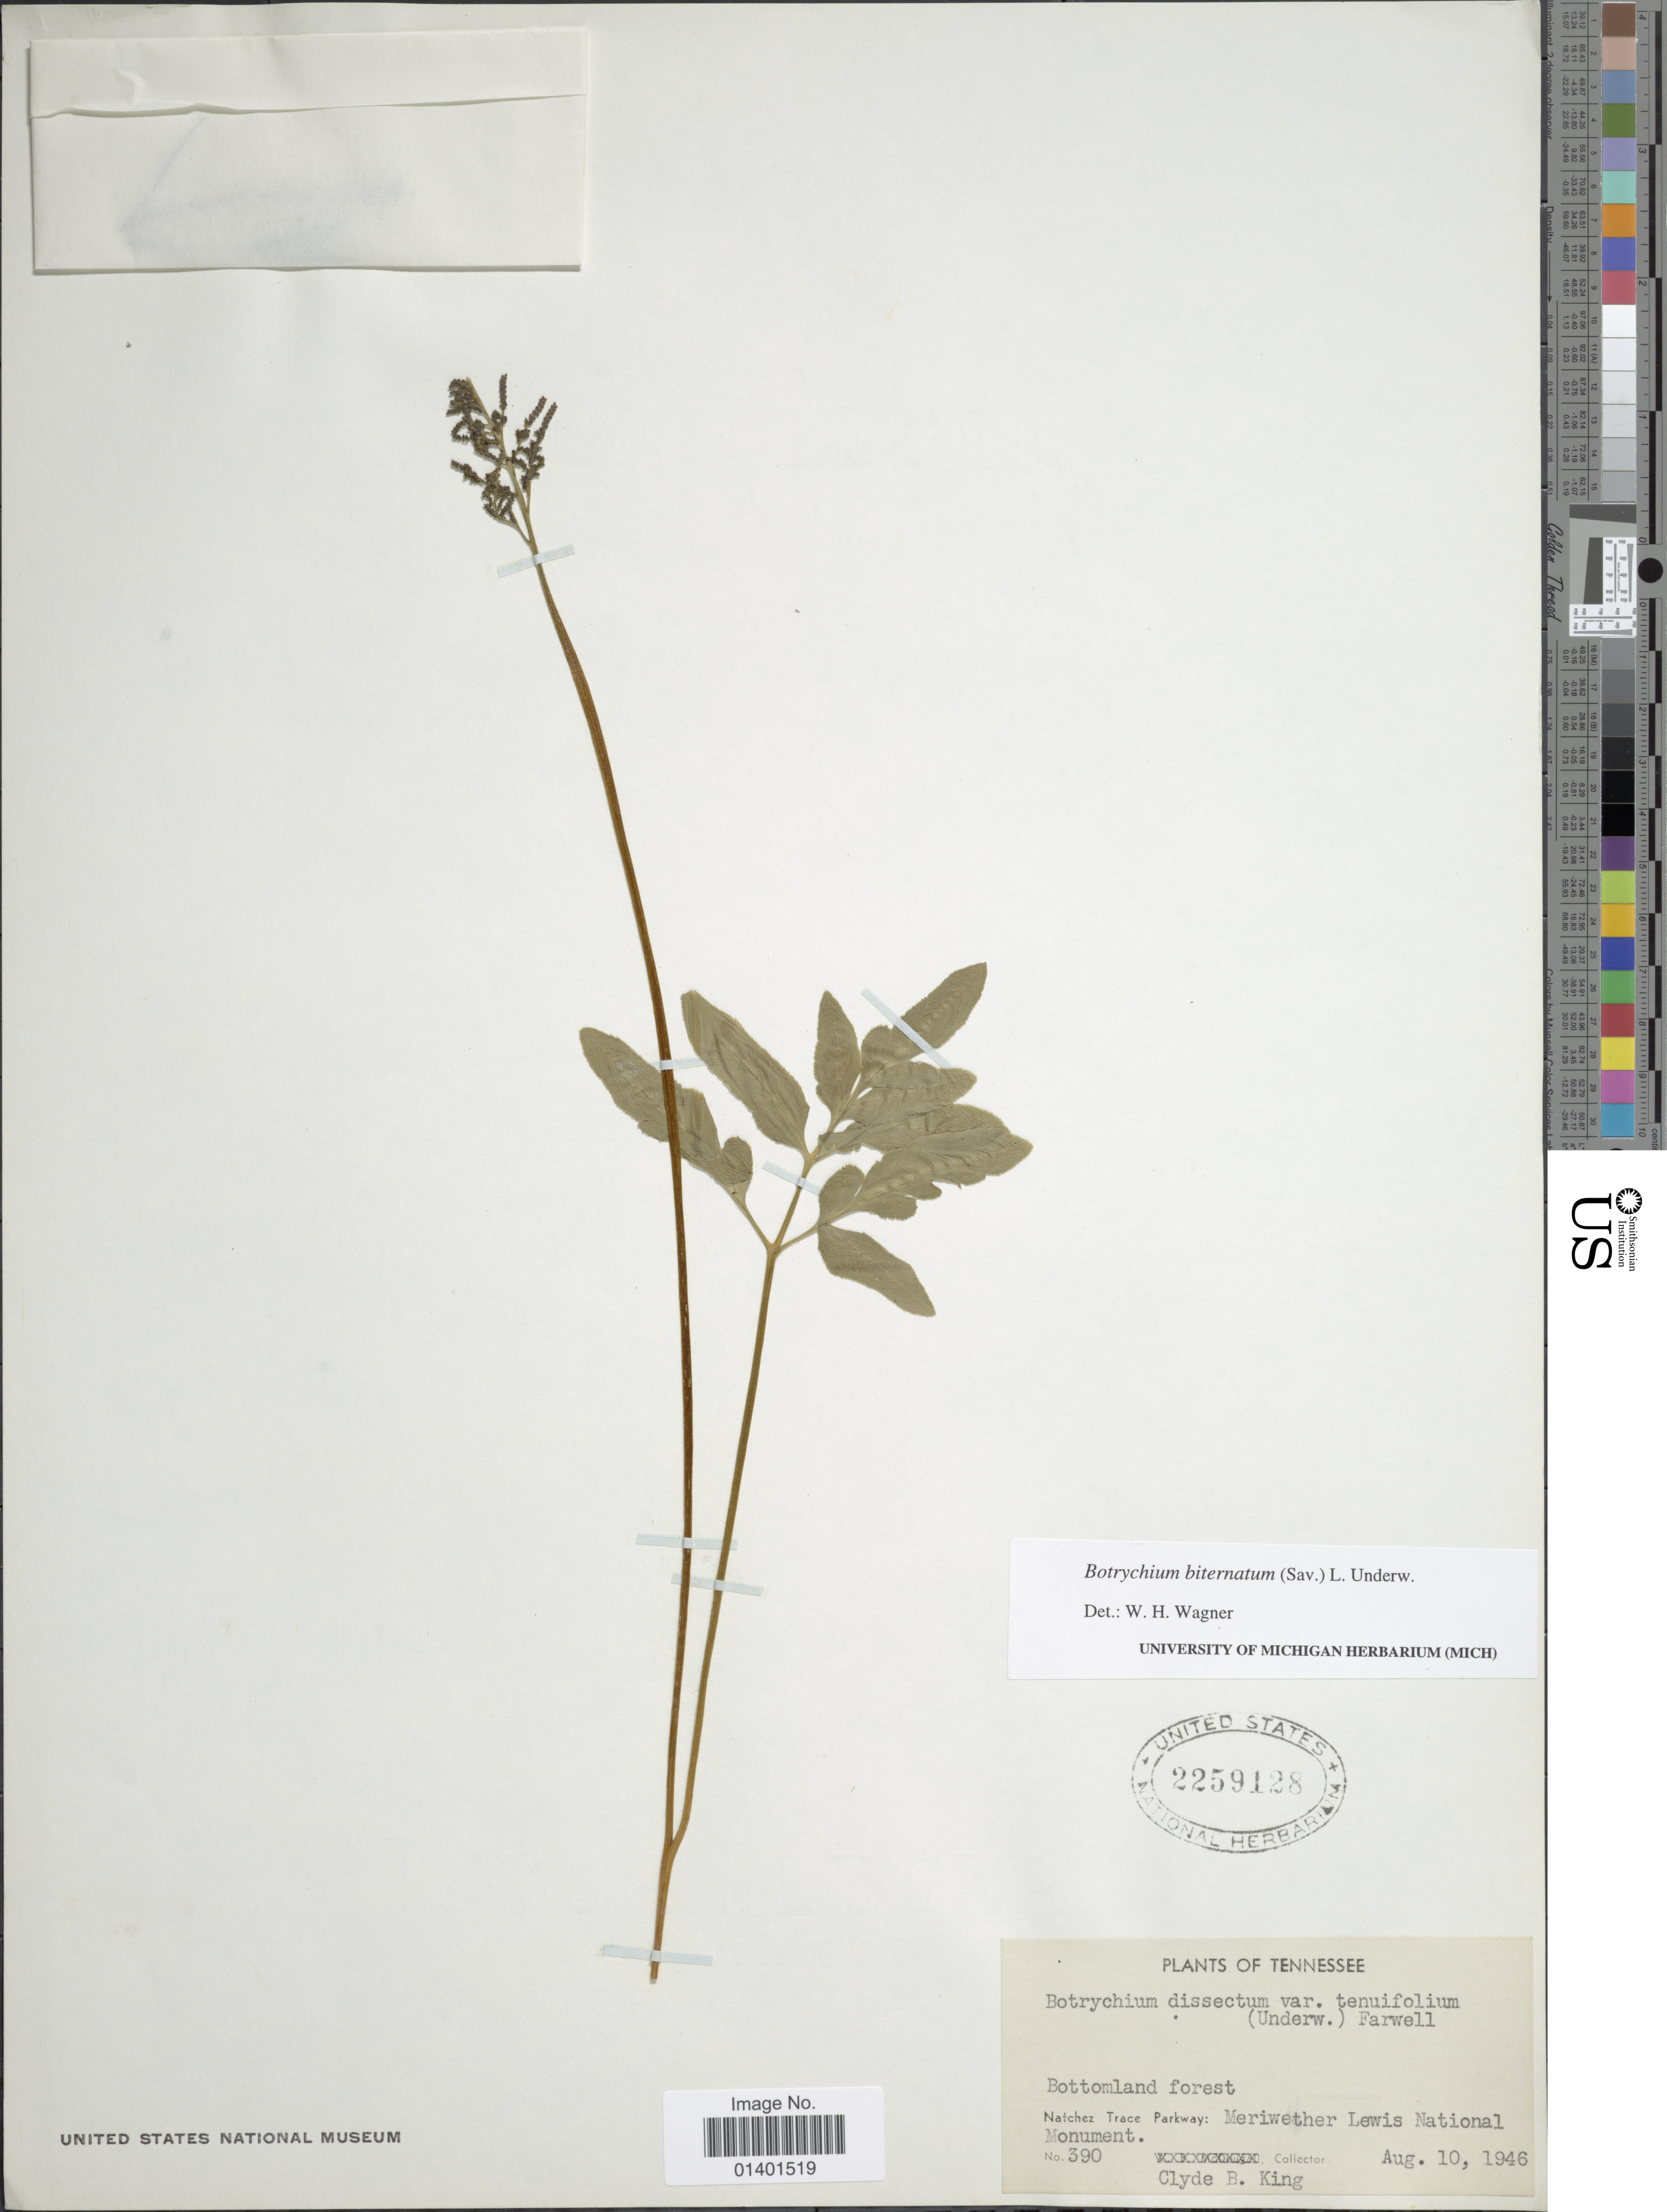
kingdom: Plantae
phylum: Tracheophyta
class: Polypodiopsida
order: Ophioglossales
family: Ophioglossaceae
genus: Botrychium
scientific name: Botrychium biternatum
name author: (Sav.) Underw.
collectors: C. King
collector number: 390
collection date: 1946-08-10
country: United States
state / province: Tennessee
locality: Natchez Trace Parkway: Meriwether Lewis National Monument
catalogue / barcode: US 2259128